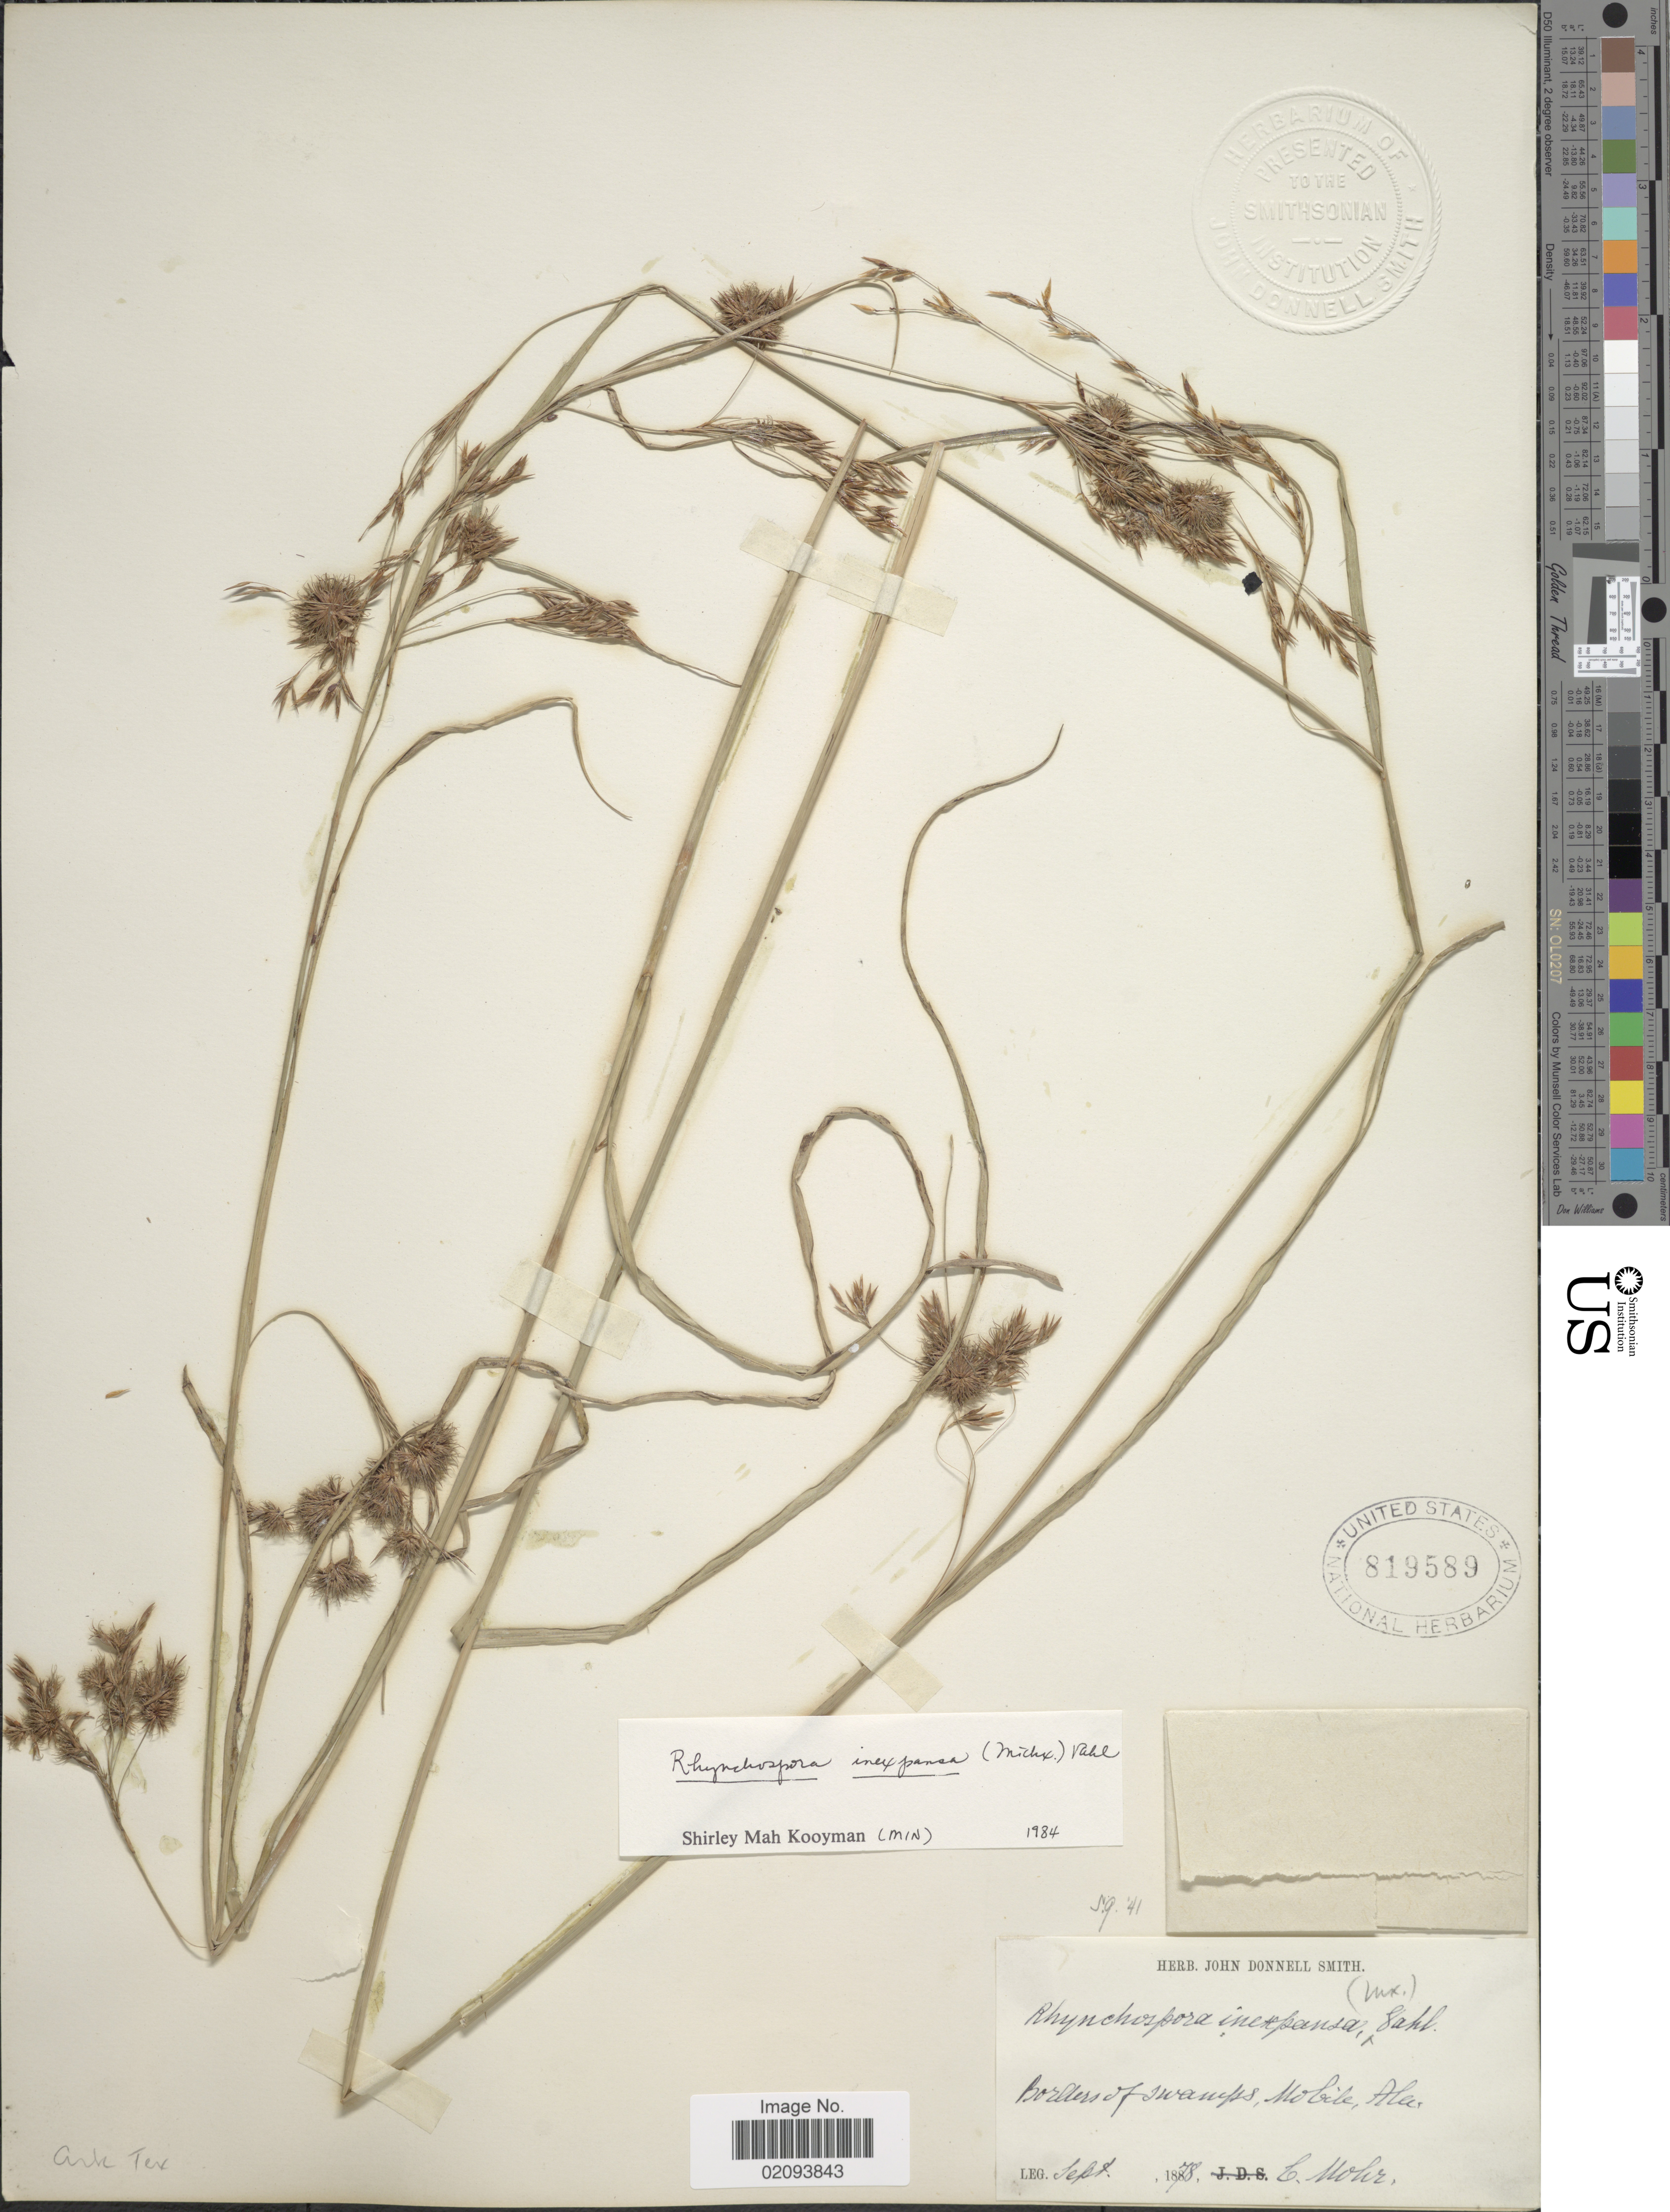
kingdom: Plantae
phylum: Tracheophyta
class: Liliopsida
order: Poales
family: Cyperaceae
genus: Rhynchospora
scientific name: Rhynchospora inexpansa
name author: (Michx.) Vahl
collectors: C. T. Mohr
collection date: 1878-09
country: United States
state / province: Alabama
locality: Borders of swamps, Mobile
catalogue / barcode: US 819589